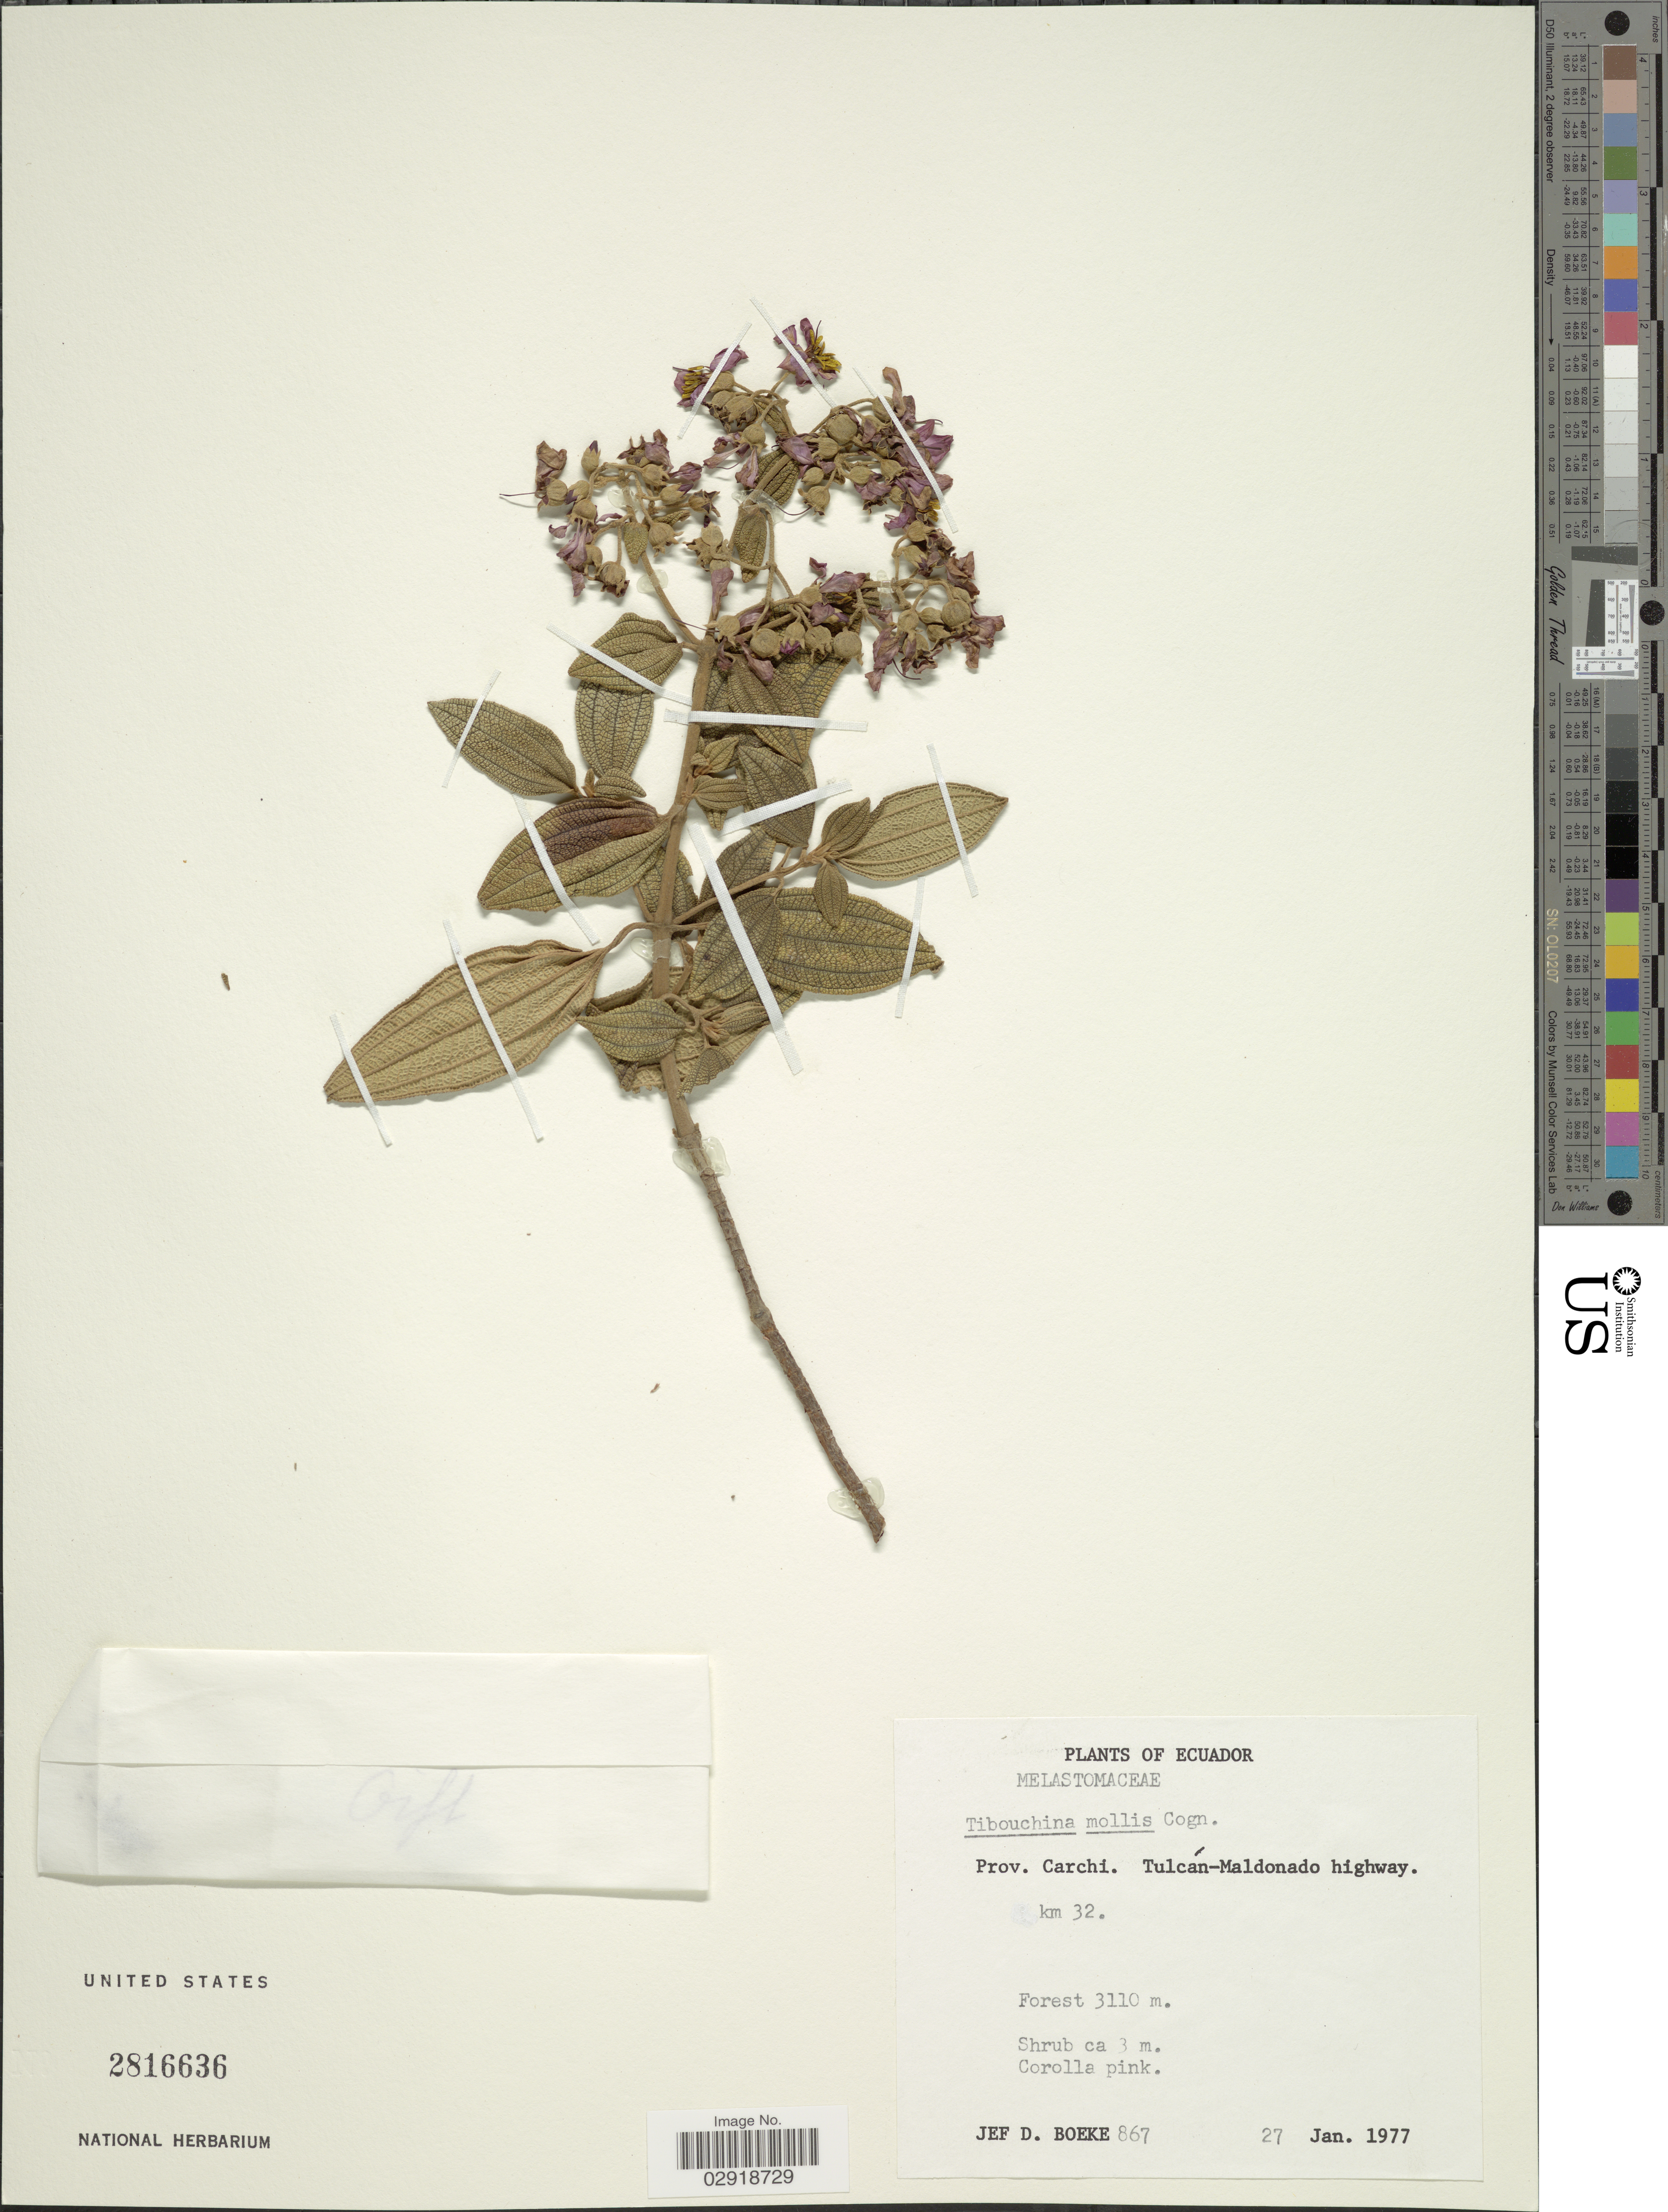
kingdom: Plantae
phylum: Tracheophyta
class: Magnoliopsida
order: Myrtales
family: Melastomataceae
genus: Chaetogastra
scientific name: Chaetogastra mollis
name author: (Bonpl.) DC.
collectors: J. Boeke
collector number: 867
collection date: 1977-01-27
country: Ecuador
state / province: Carchi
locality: Tulcán-Maldonado highway, km 32.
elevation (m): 3110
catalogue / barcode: US 2816636